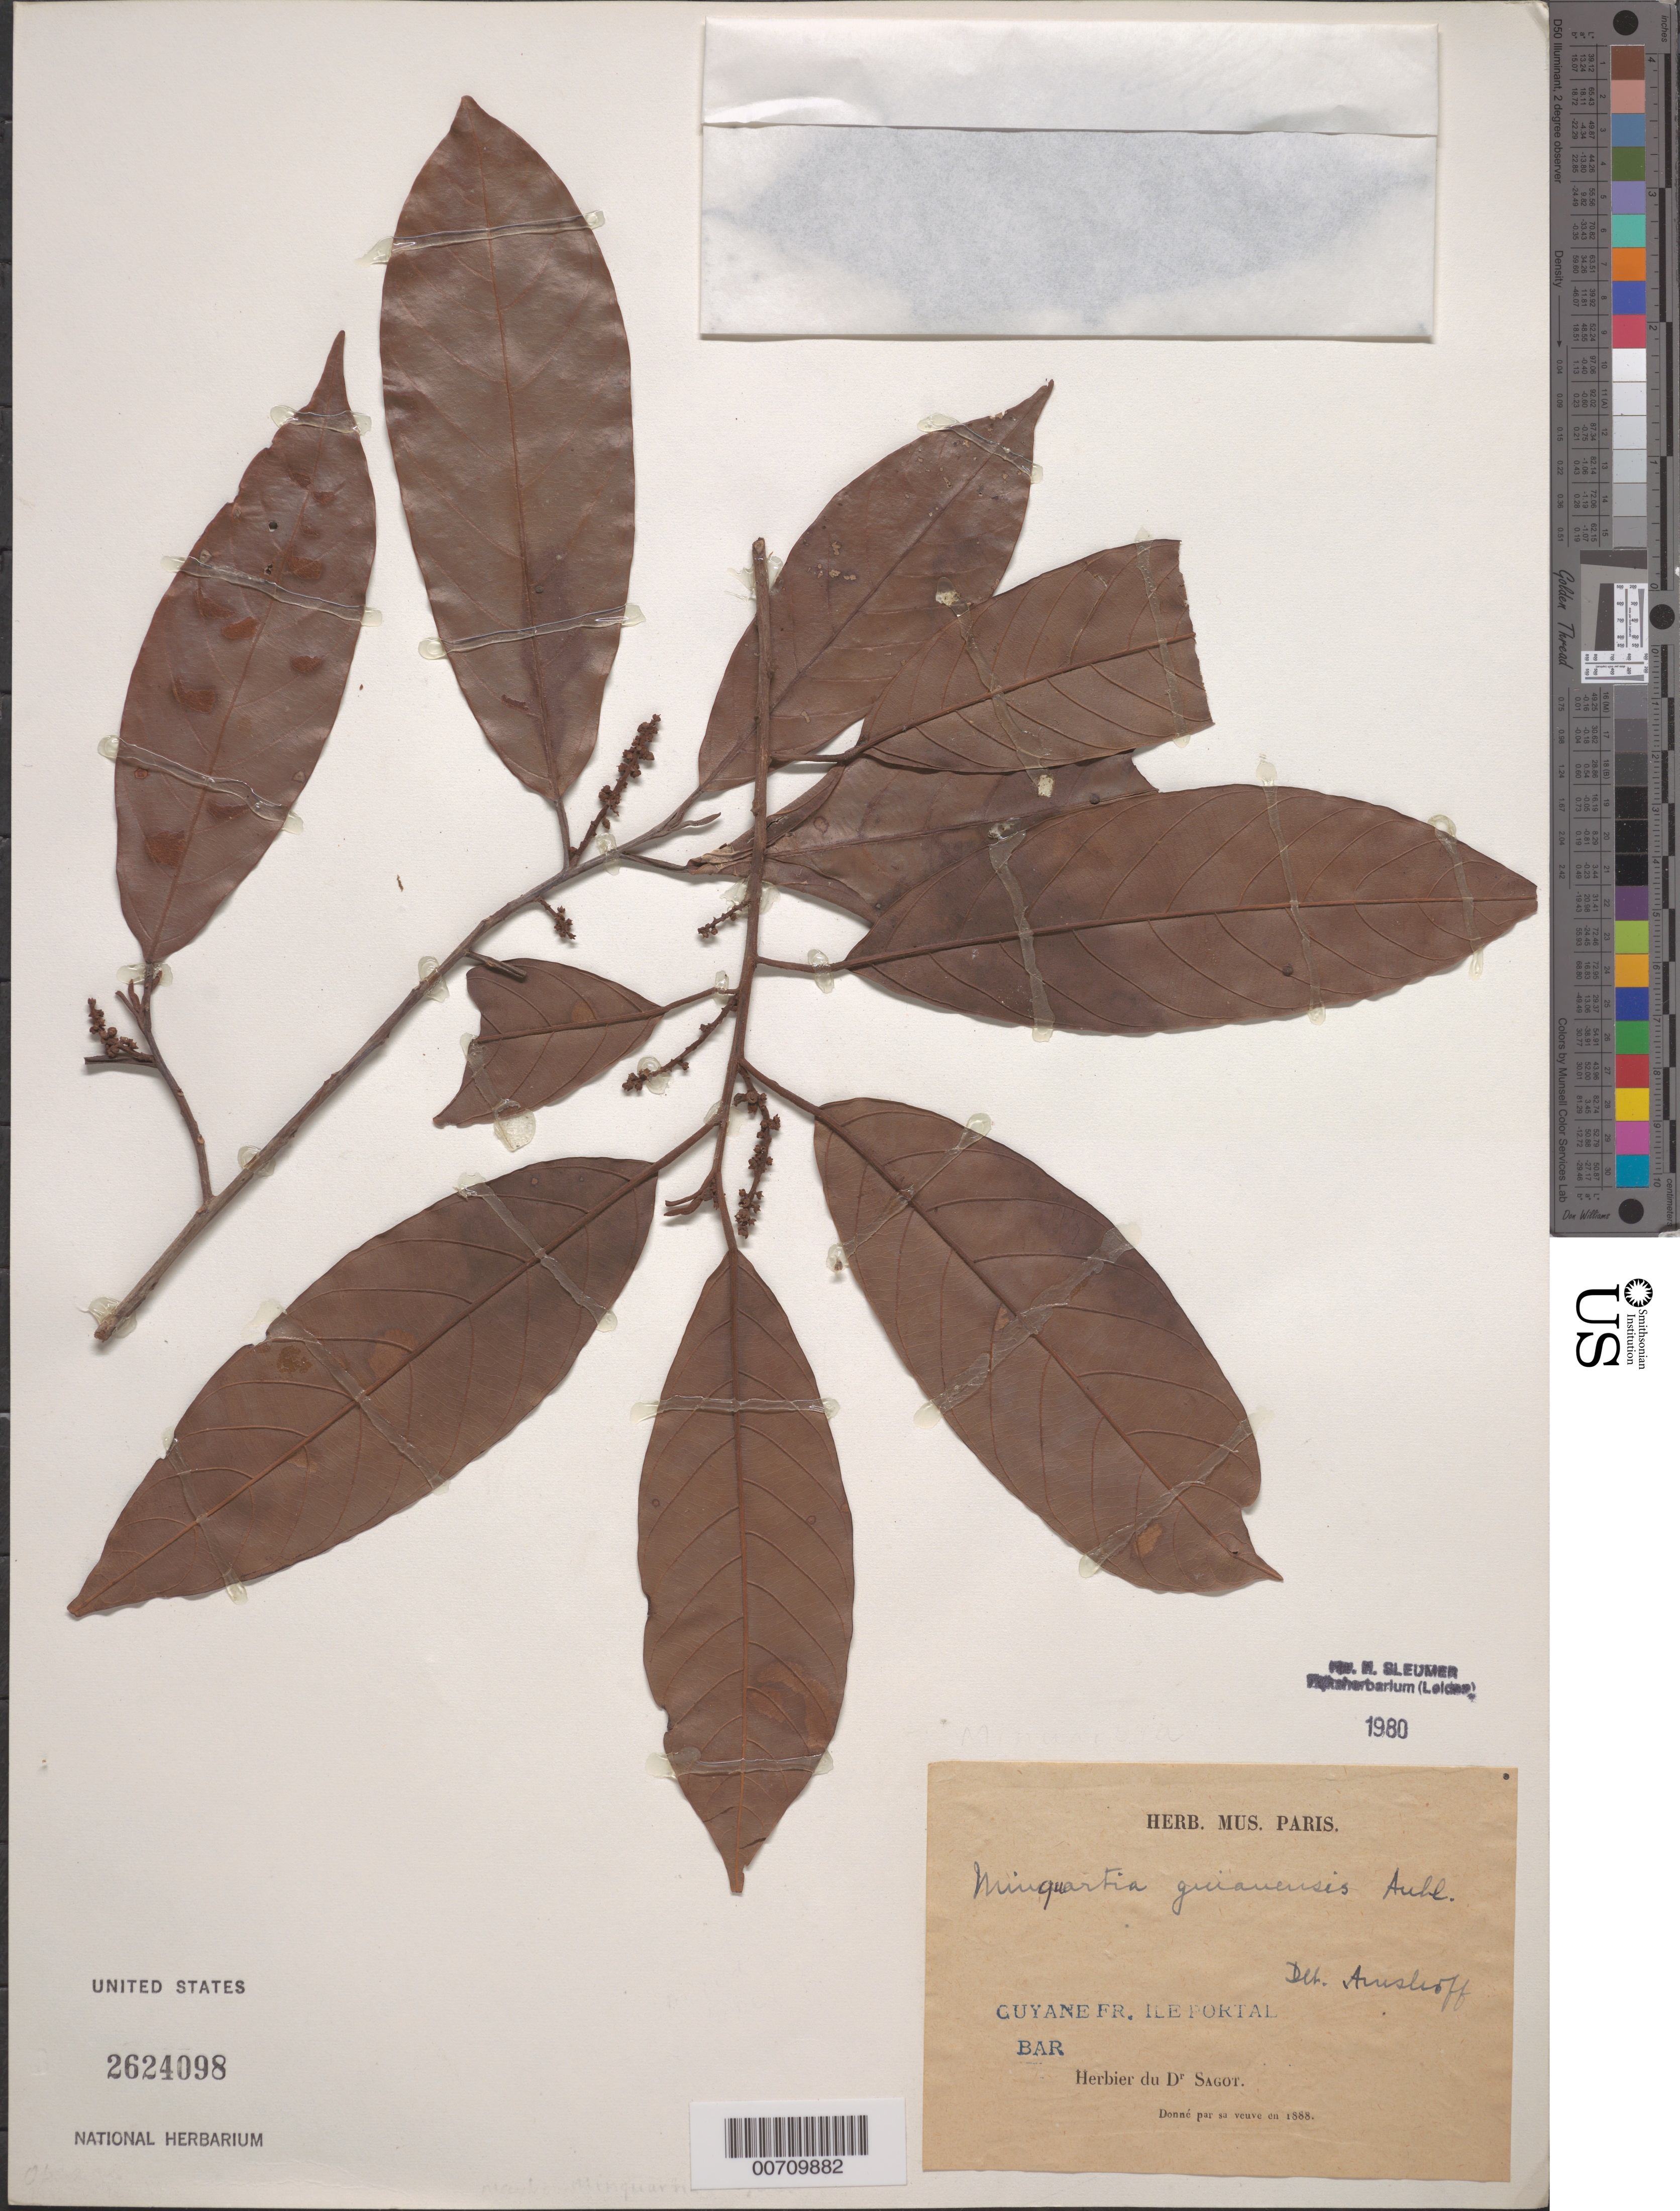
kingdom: Plantae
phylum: Tracheophyta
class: Magnoliopsida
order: Santalales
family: Coulaceae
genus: Minquartia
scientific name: Minquartia guianensis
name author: Aubl.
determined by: Sleumer, H. O.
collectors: P. A. Sagot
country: French Guiana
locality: Ile Portal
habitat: Ile Portal, Bar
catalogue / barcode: US 2624098